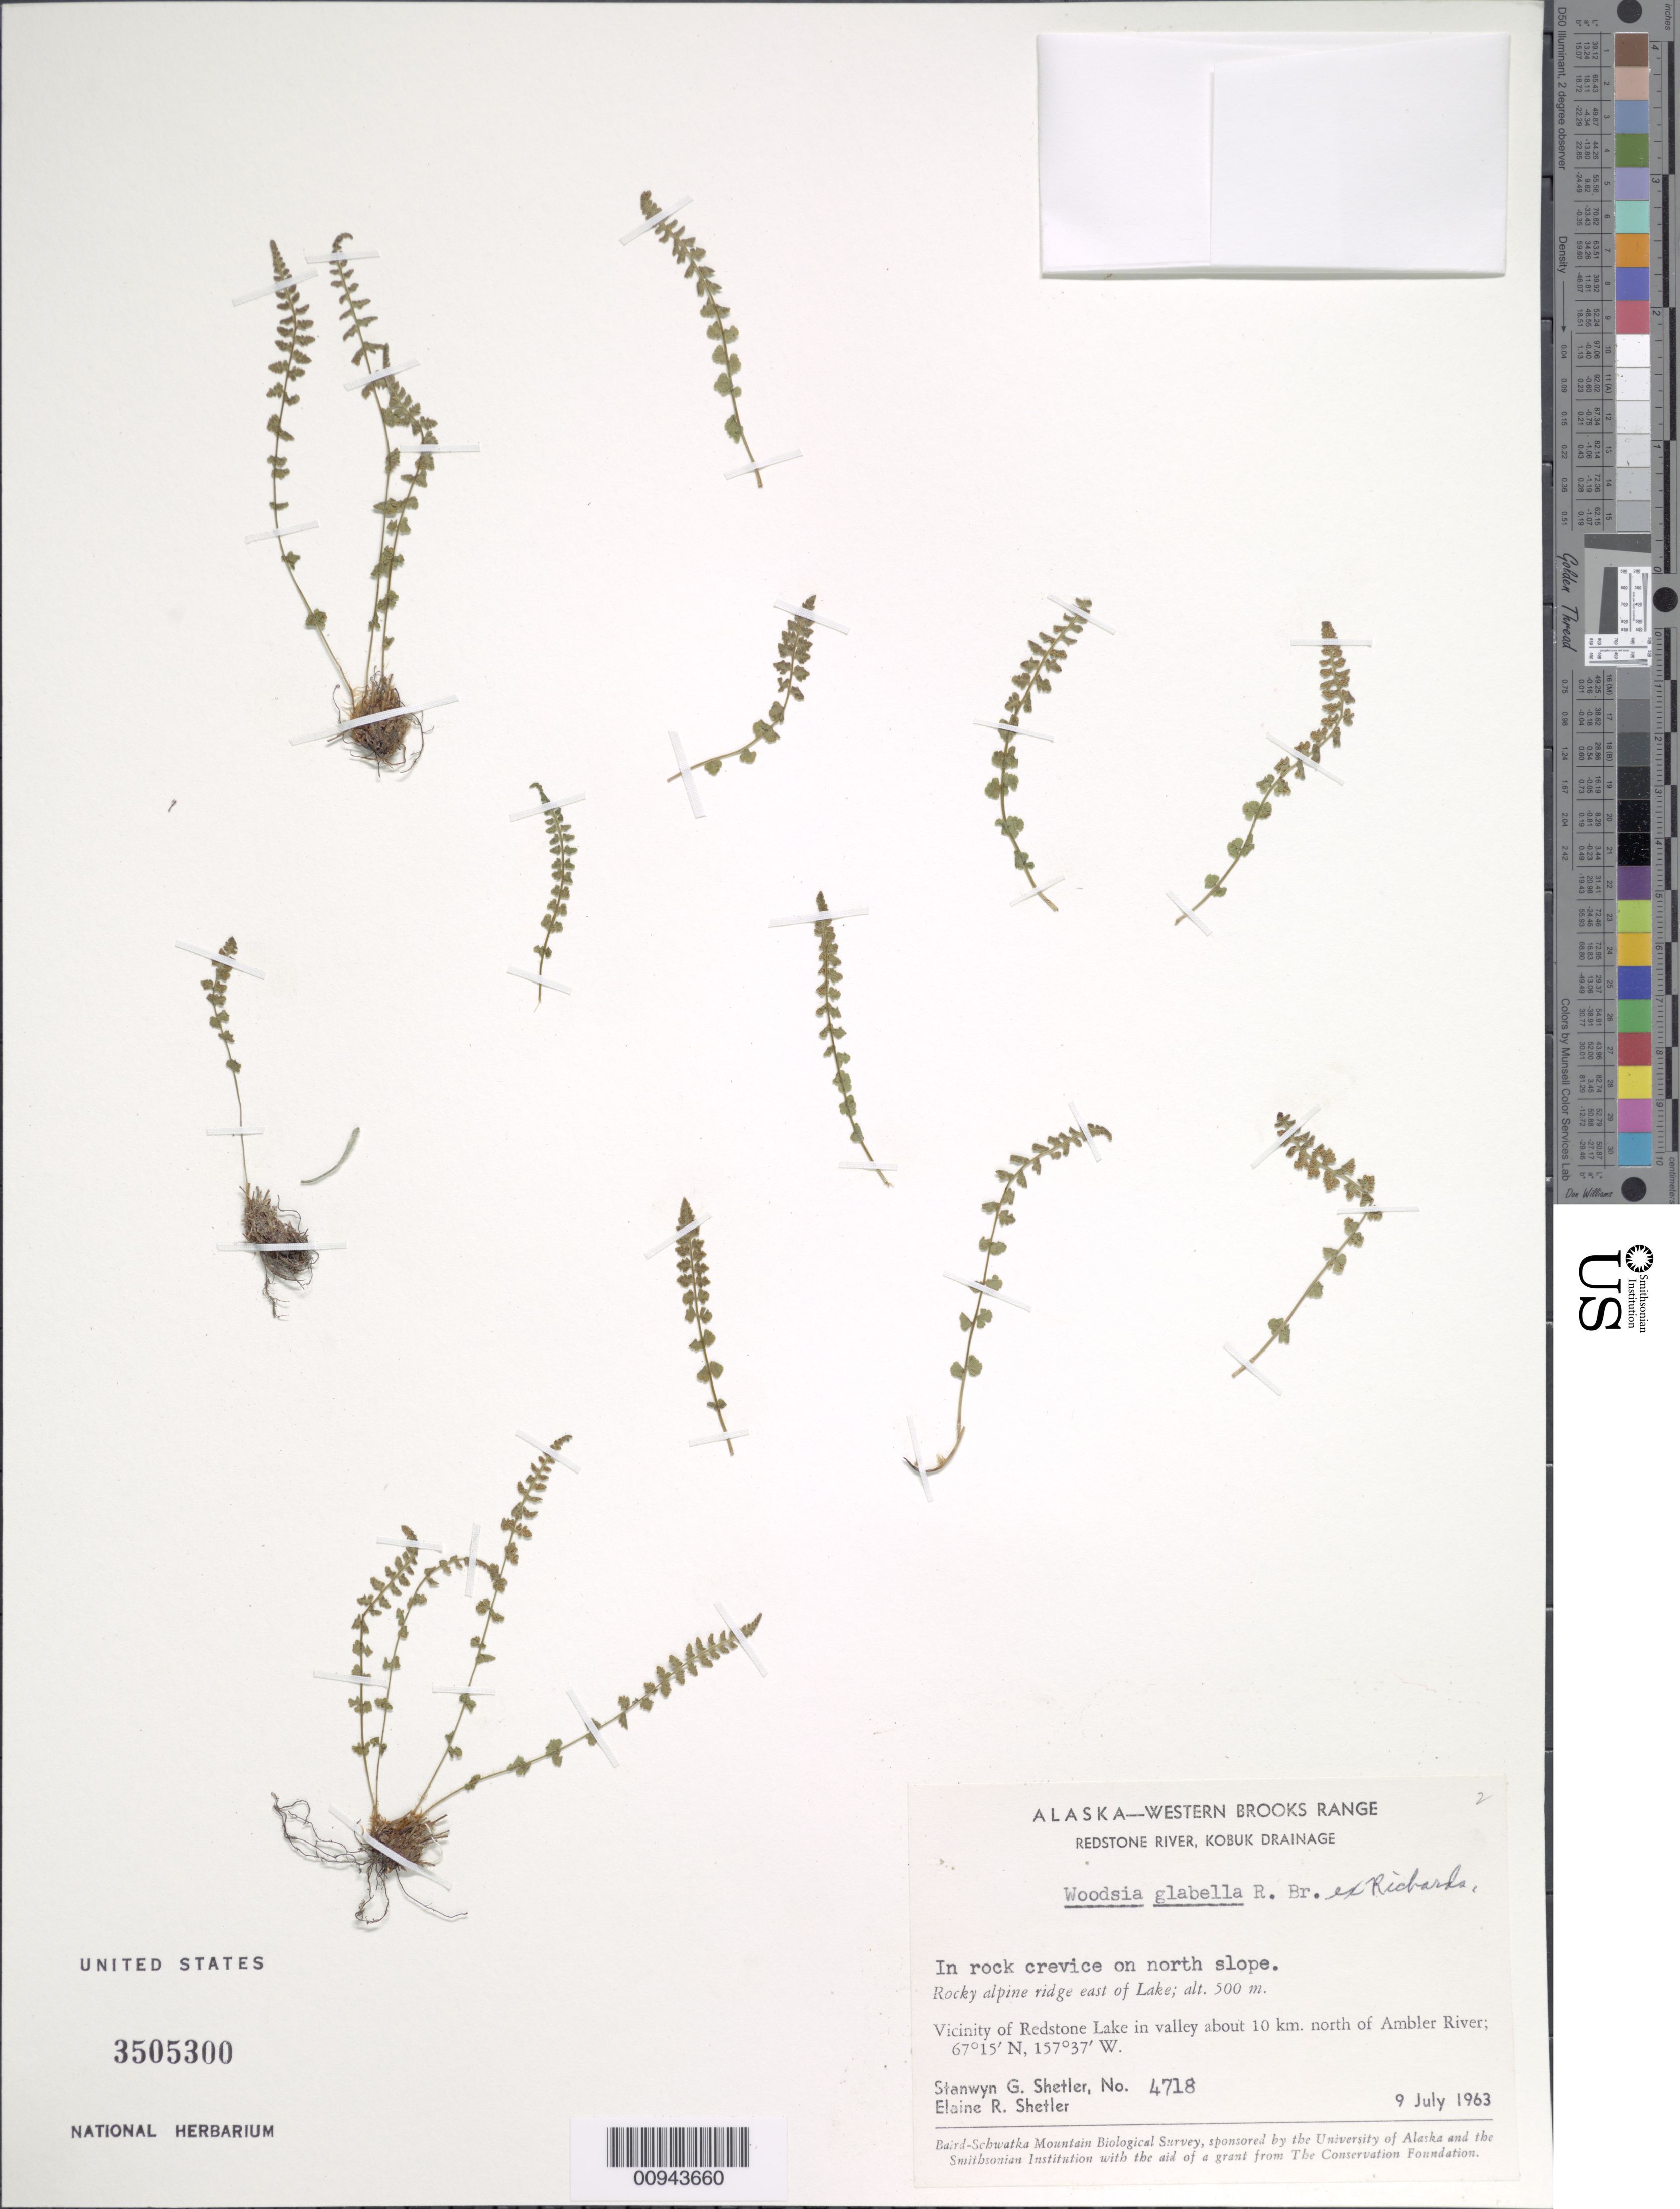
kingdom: Plantae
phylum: Tracheophyta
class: Polypodiopsida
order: Polypodiales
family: Woodsiaceae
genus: Woodsia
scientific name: Woodsia glabella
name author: R. Br.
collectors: S. Shetler & E. R. Shetler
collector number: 4718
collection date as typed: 09 Jul 1963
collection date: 1963-07-09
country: United States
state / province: Alaska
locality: Vicinity of Redstone Lake in valley about 10 km. north of Ambler River. Western Brooks Range, Redstone River, Kobuk Drainage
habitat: Rocky alpine ridge east of Lake. In rock crevice on north slope.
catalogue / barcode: US 3505300